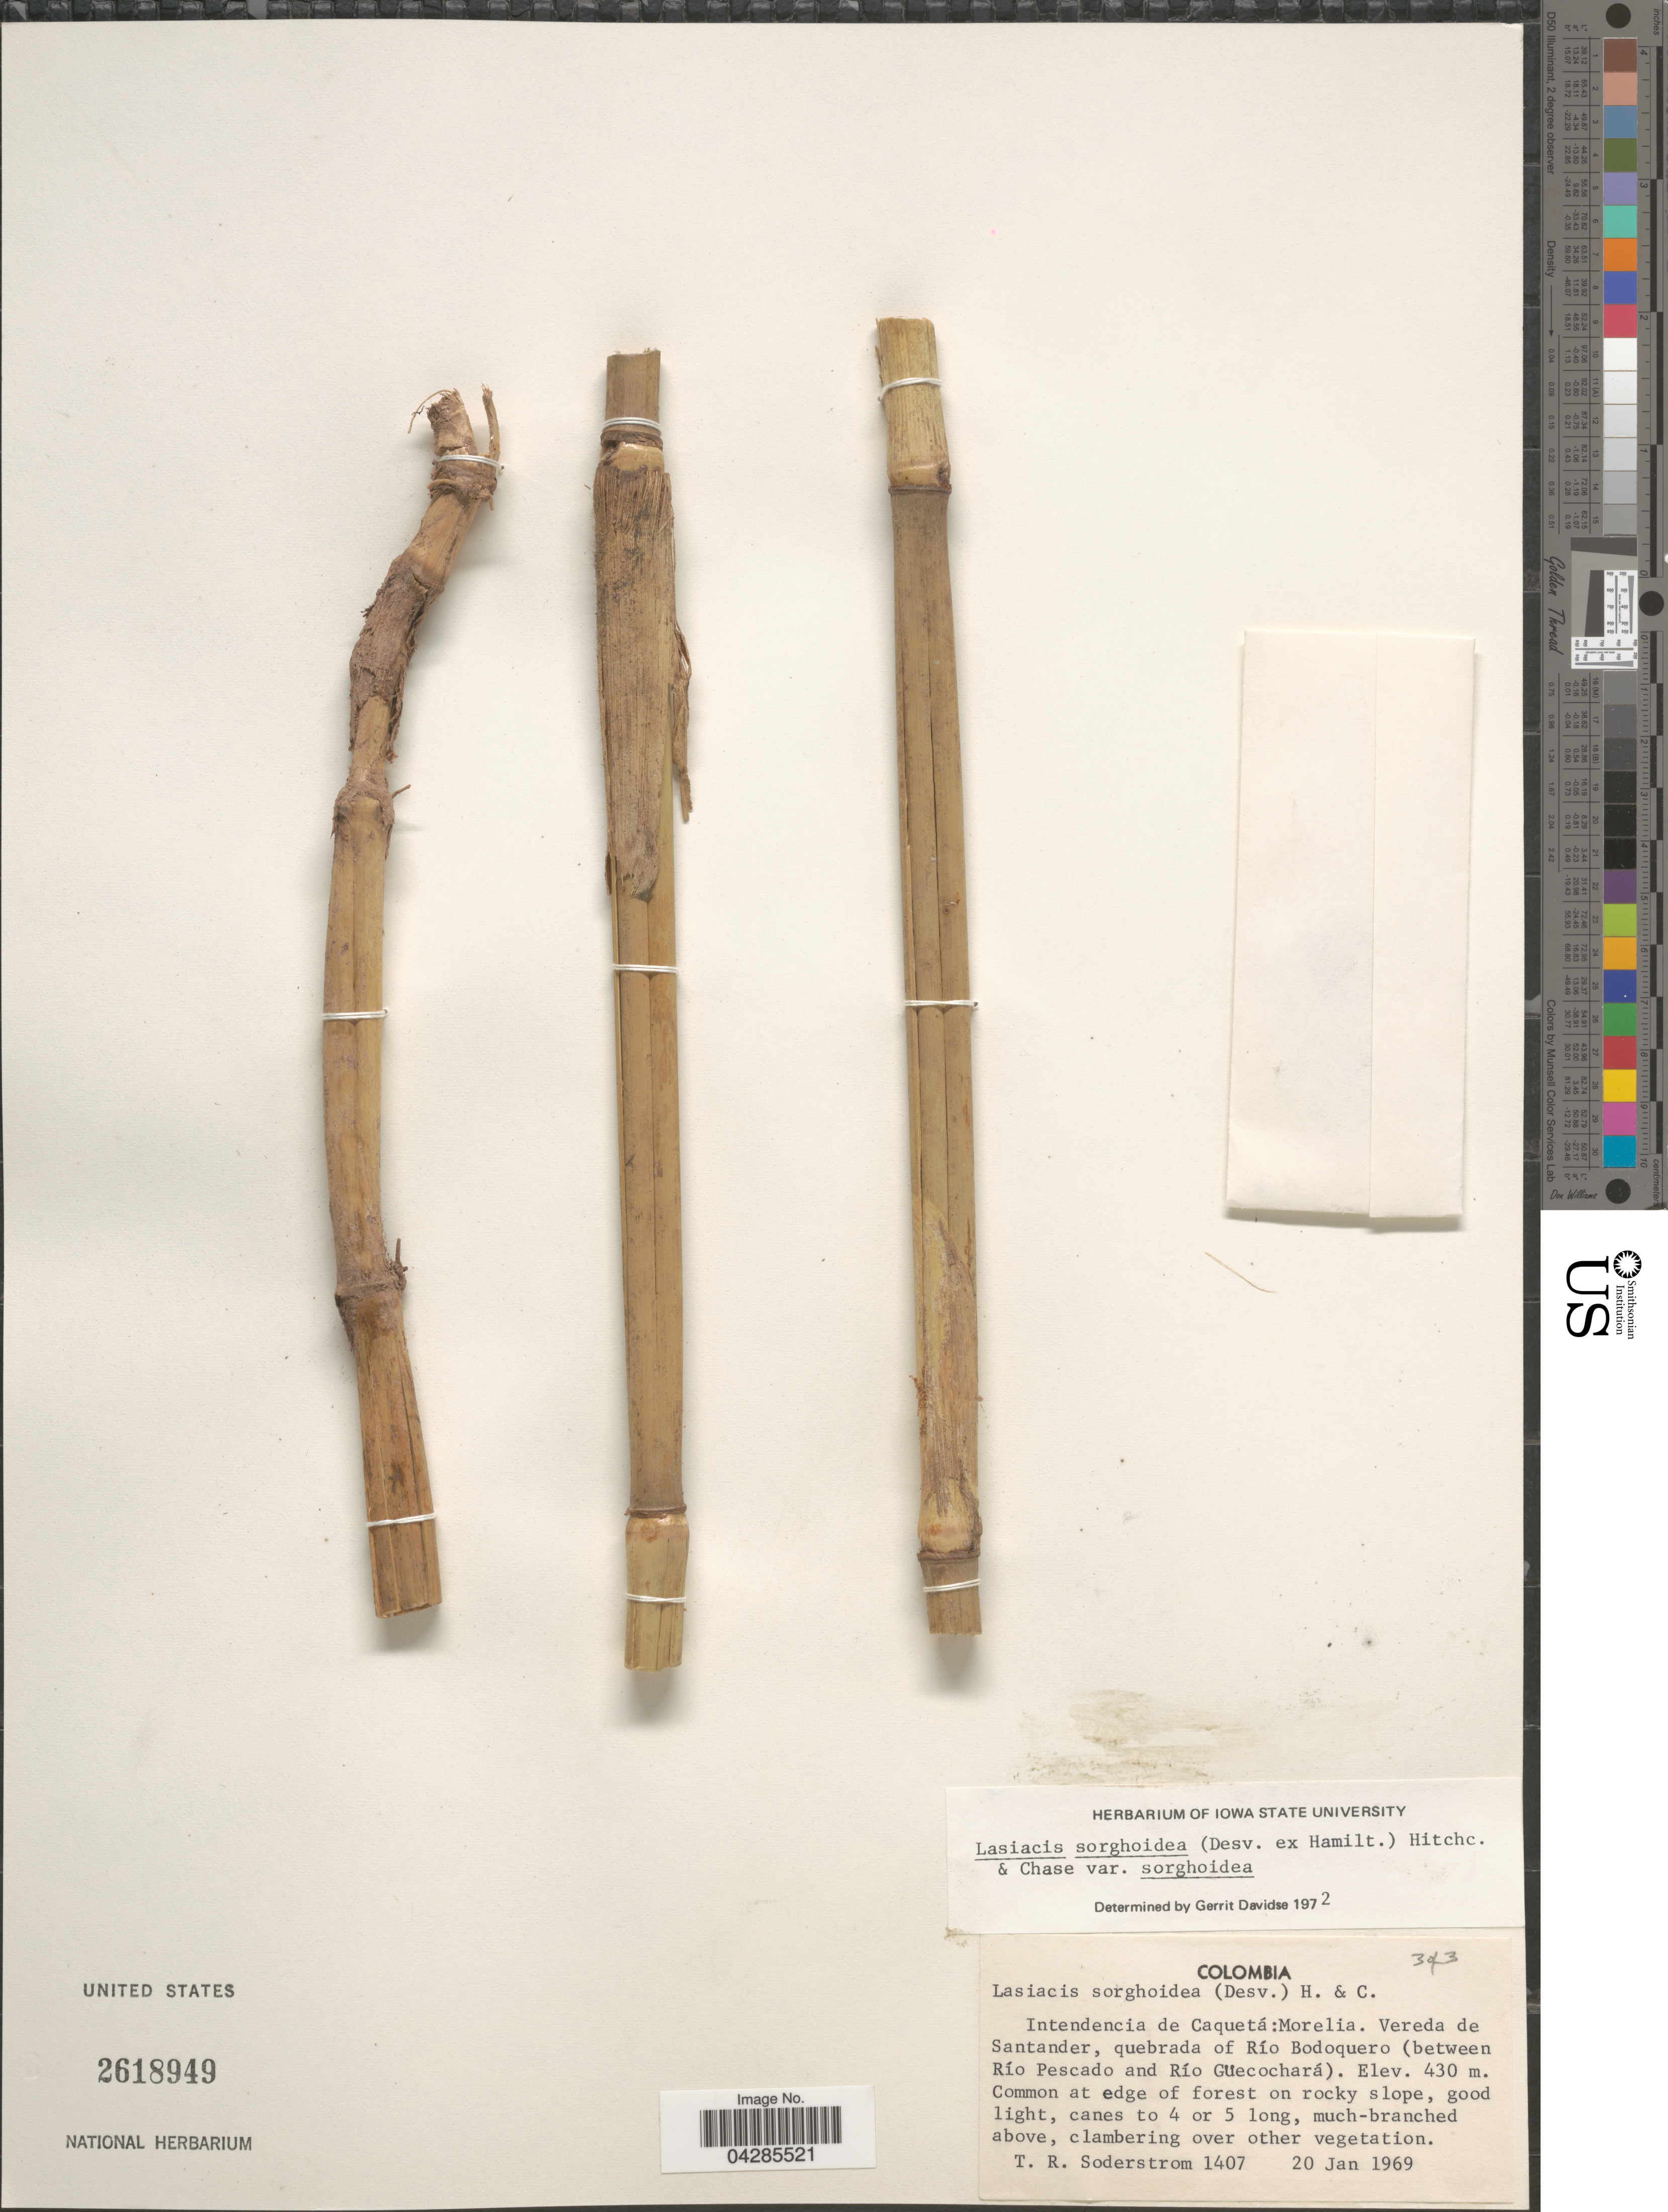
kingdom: Plantae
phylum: Tracheophyta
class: Liliopsida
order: Poales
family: Poaceae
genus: Lasiacis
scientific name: Lasiacis sorghoidea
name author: (Desv. ex Ham.) Hitchc. & Chase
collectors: T. R. Soderstrom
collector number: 1407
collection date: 1969-01-20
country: Colombia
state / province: Caquetá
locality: Intendencia de Caquetá: Morelia. Vereda de Santander, quebrada of Río Bodoquero (between Río Pescado and Río Güecochará). Common at edge of forest on rocky slope.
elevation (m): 430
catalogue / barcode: US 2618949